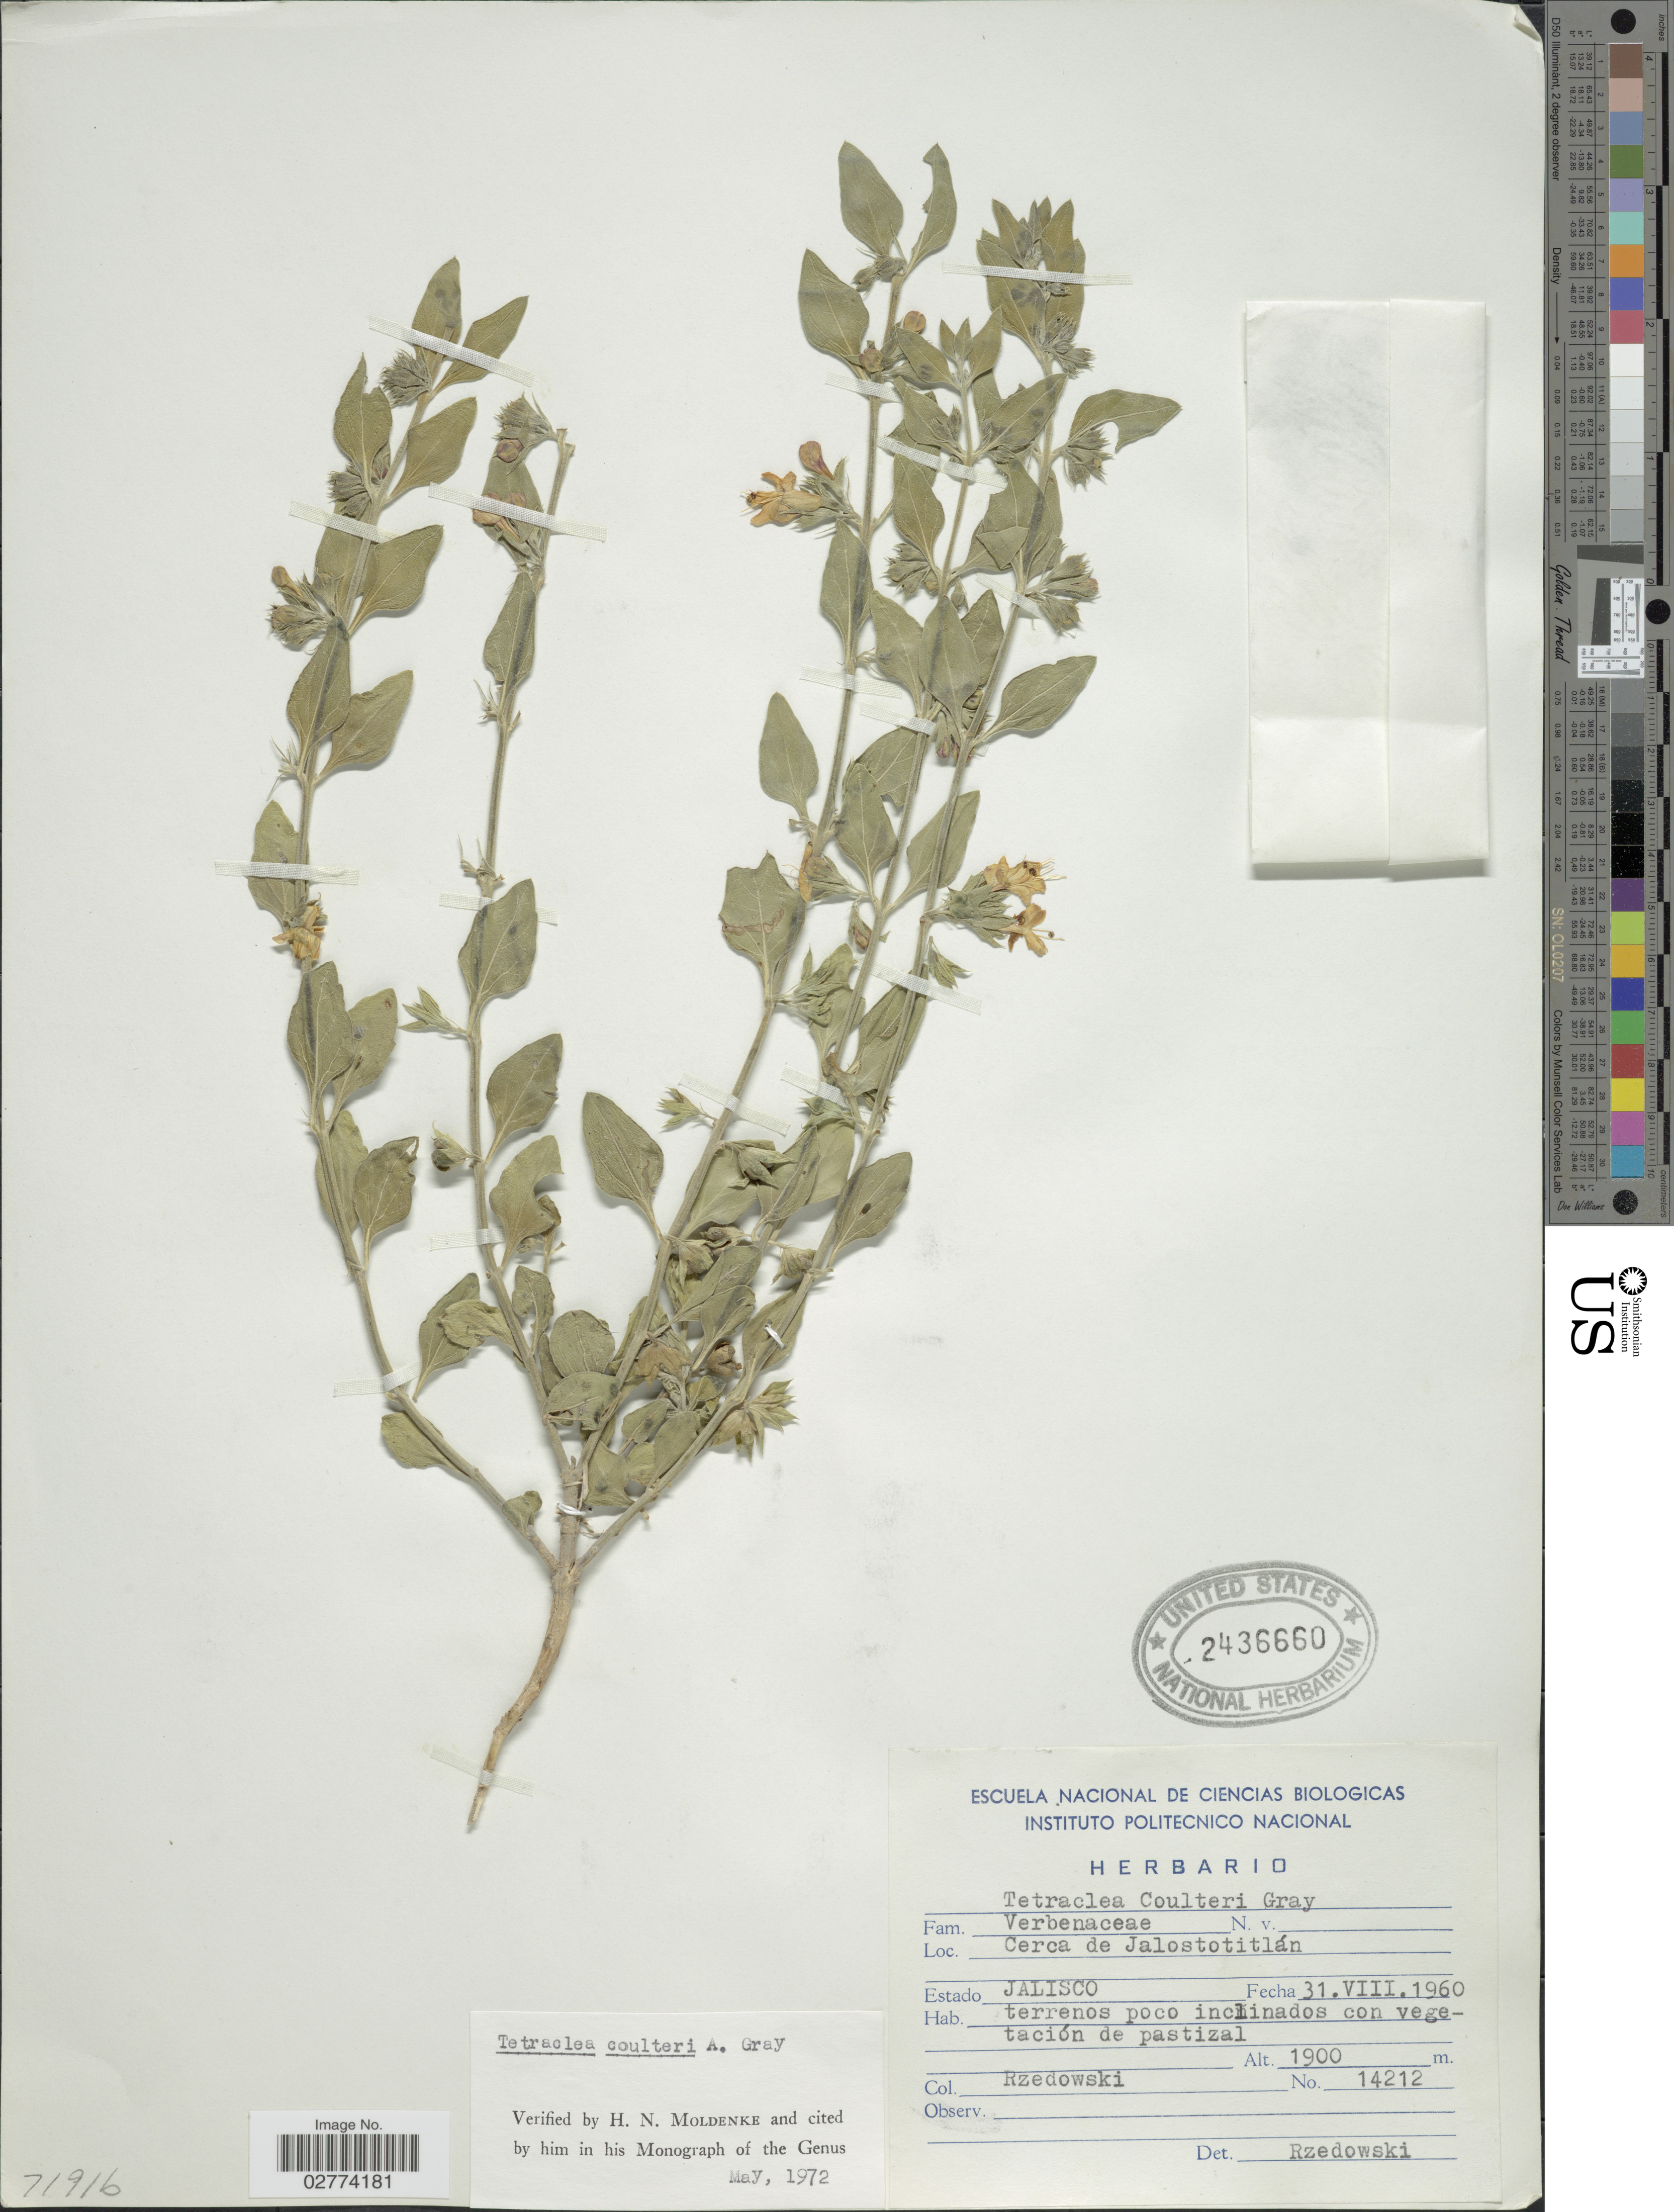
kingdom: Plantae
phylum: Tracheophyta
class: Magnoliopsida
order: Lamiales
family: Lamiaceae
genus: Tetraclea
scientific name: Tetraclea coulteri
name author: A. Gray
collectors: Rzedowski, --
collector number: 14212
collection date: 1960-08-31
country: Mexico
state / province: Jalisco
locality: Cerca de Jalostotitlán.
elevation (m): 1900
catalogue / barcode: US 2436660